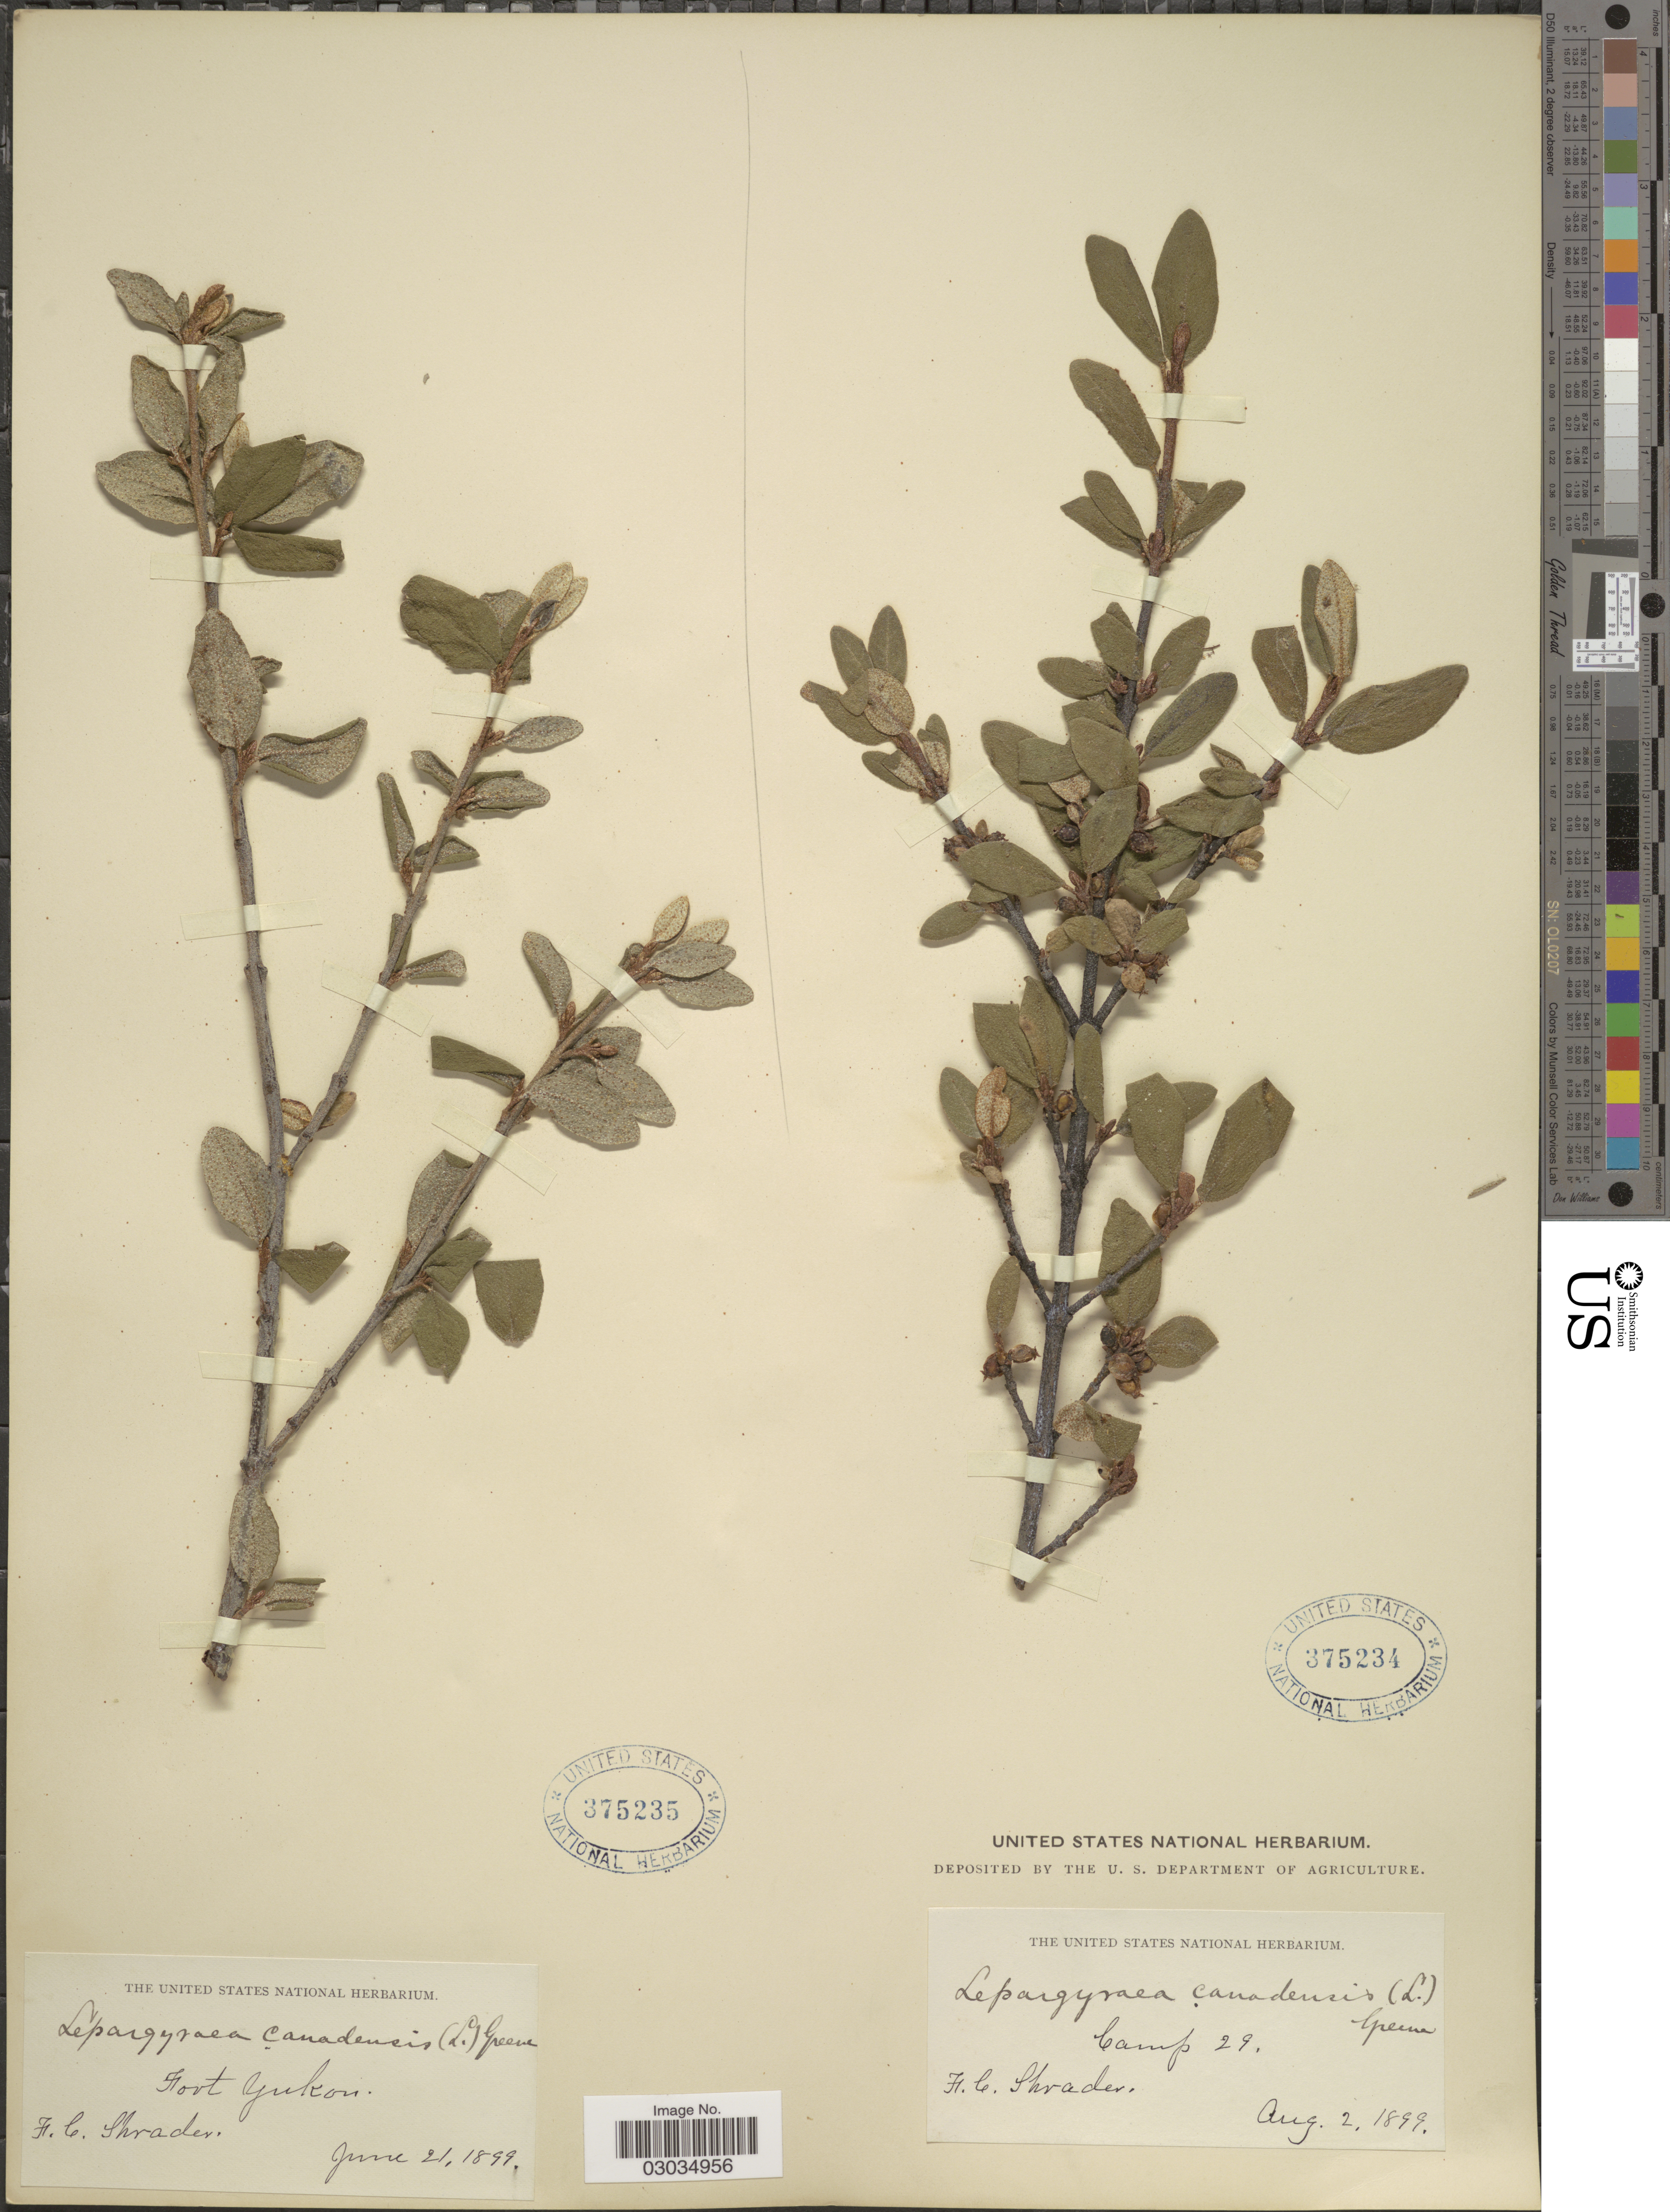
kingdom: Plantae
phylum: Tracheophyta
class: Magnoliopsida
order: Rosales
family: Elaeagnaceae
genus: Shepherdia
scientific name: Shepherdia canadensis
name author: (L.) Nutt.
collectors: F. Shrader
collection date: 1899-06-21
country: Canada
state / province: Yukon Territory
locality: Fort Yukon.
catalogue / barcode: US 375235